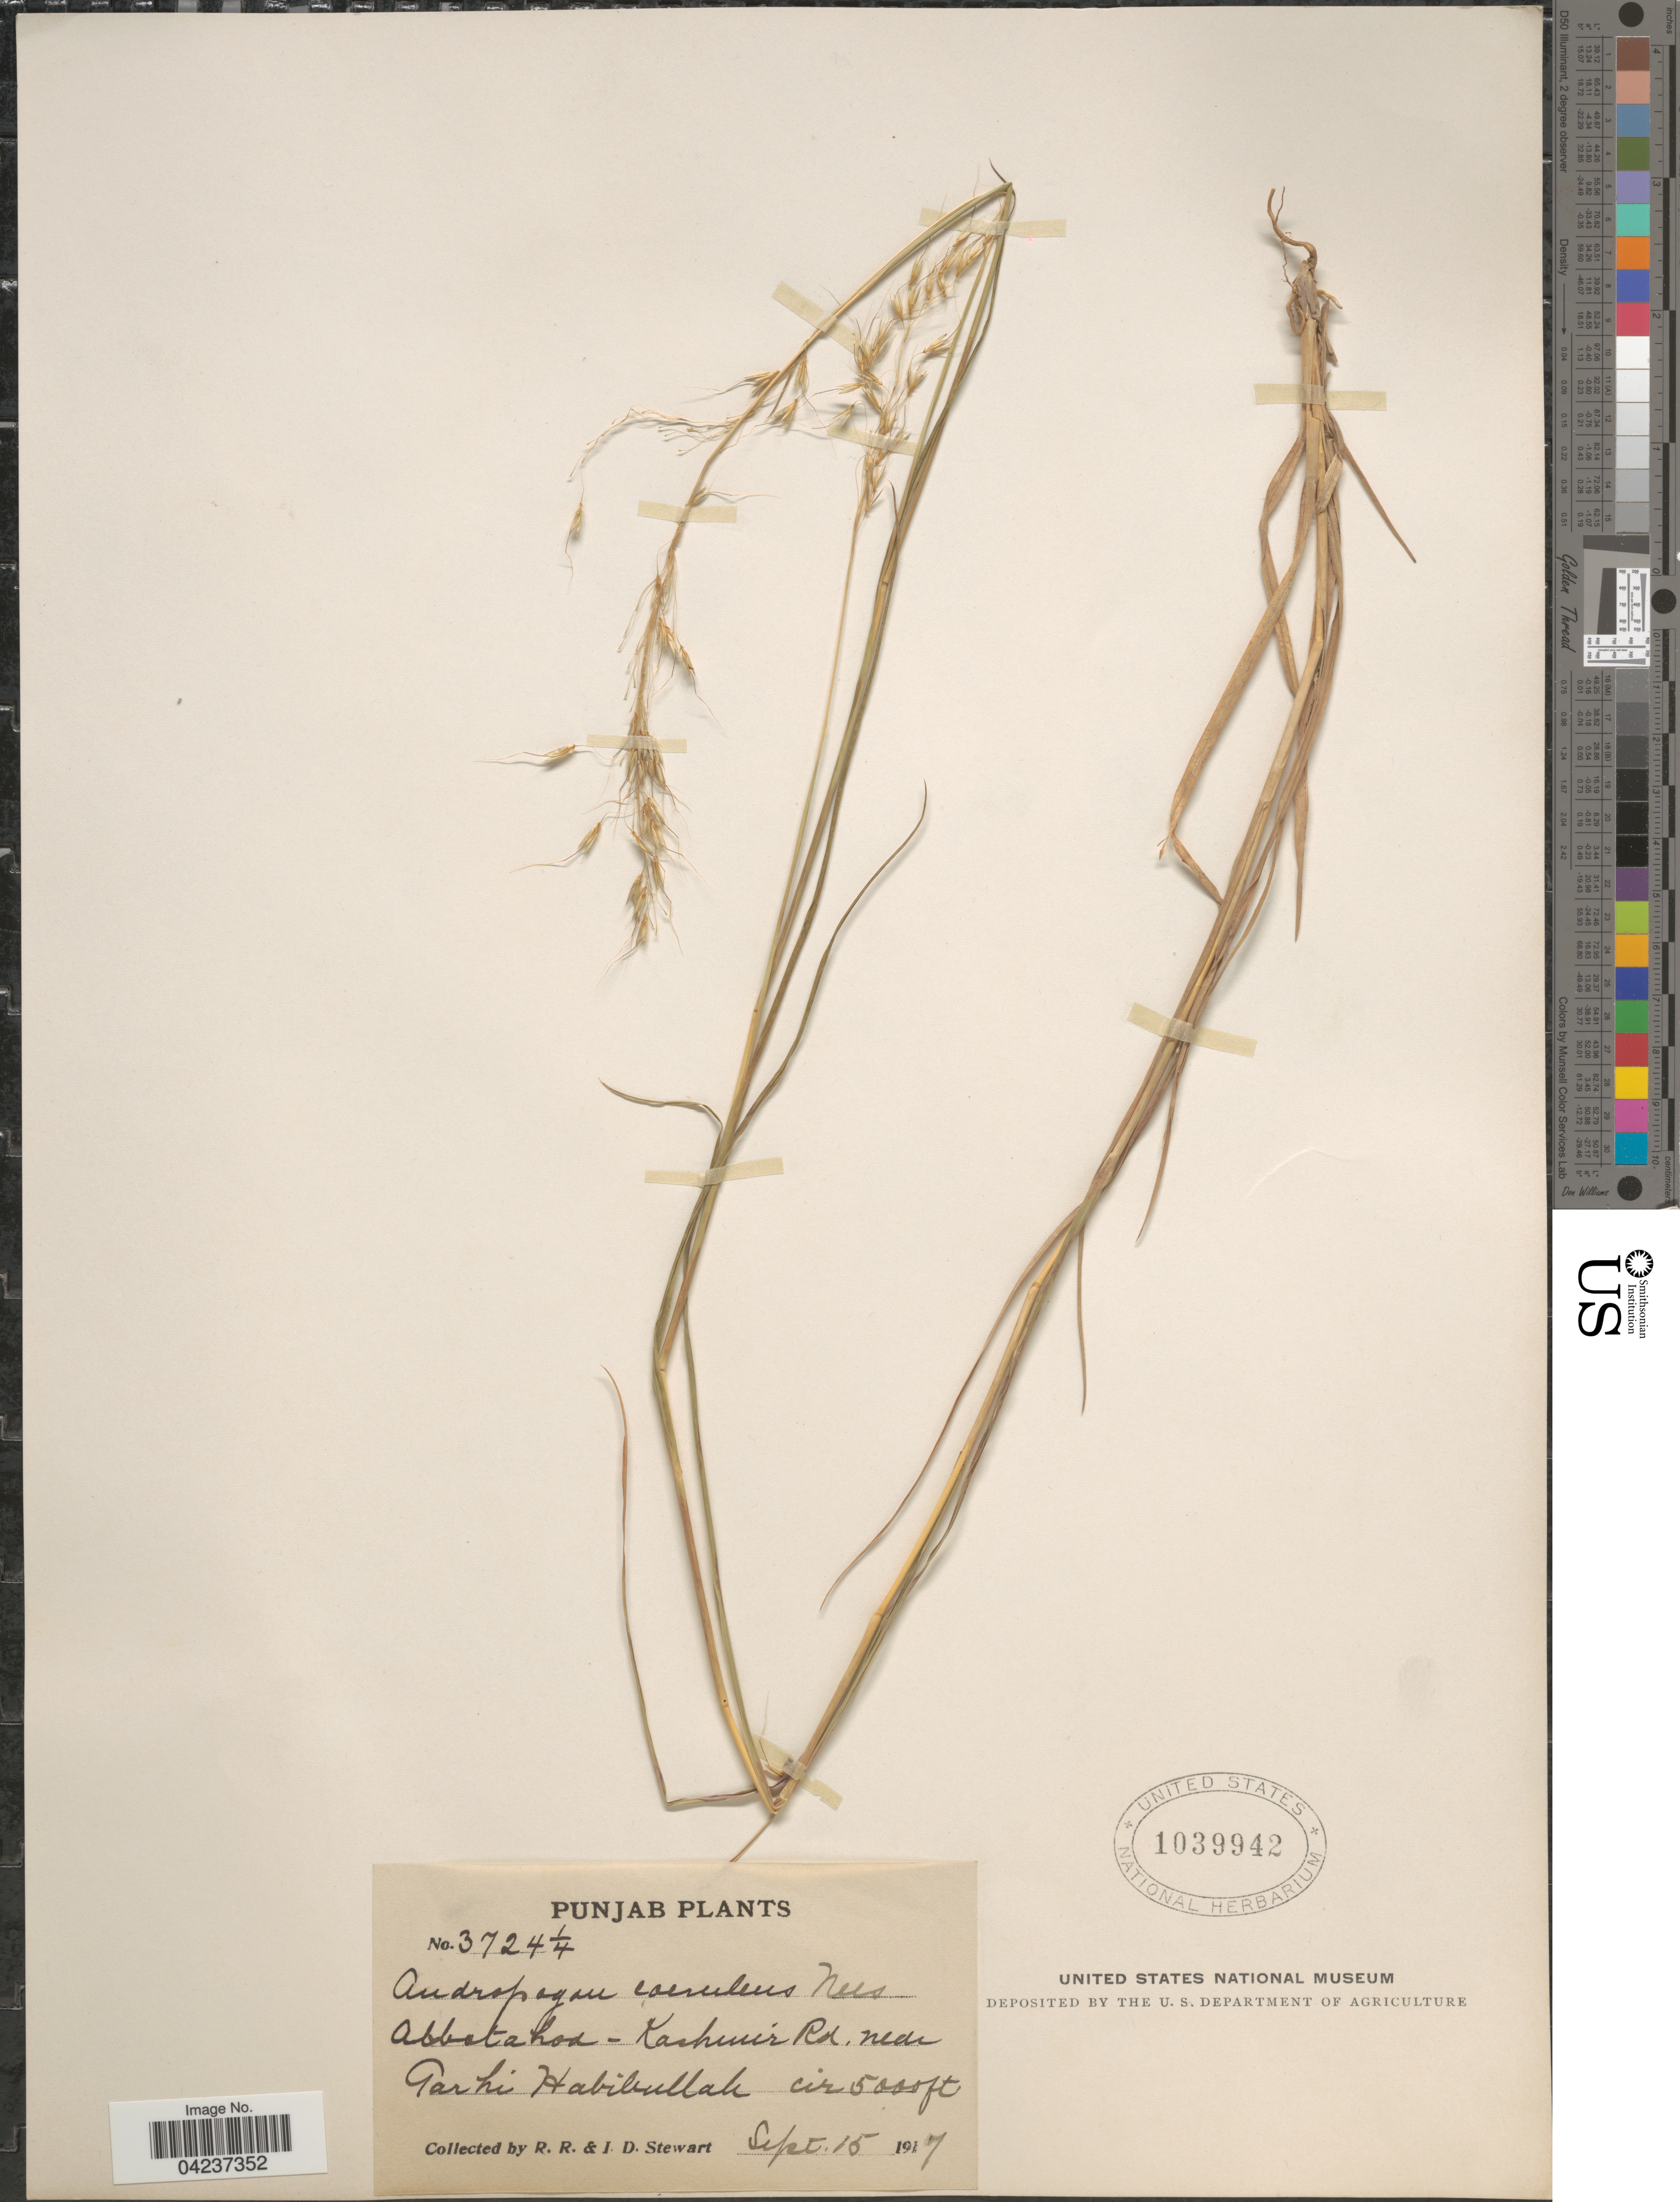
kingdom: Plantae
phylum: Tracheophyta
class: Liliopsida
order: Poales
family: Poaceae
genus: Chrysopogon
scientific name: Chrysopogon nodulibarbis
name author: (Hochst. ex Steud.) Henr.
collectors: R. Stewart & I. Stewart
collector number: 3724 1/4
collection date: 1917-09-15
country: Pakistan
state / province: Punjab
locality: Punjab. Abbottabad - Kashmir Rd. near Garhi Habibullah.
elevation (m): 1524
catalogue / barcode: US 1039942